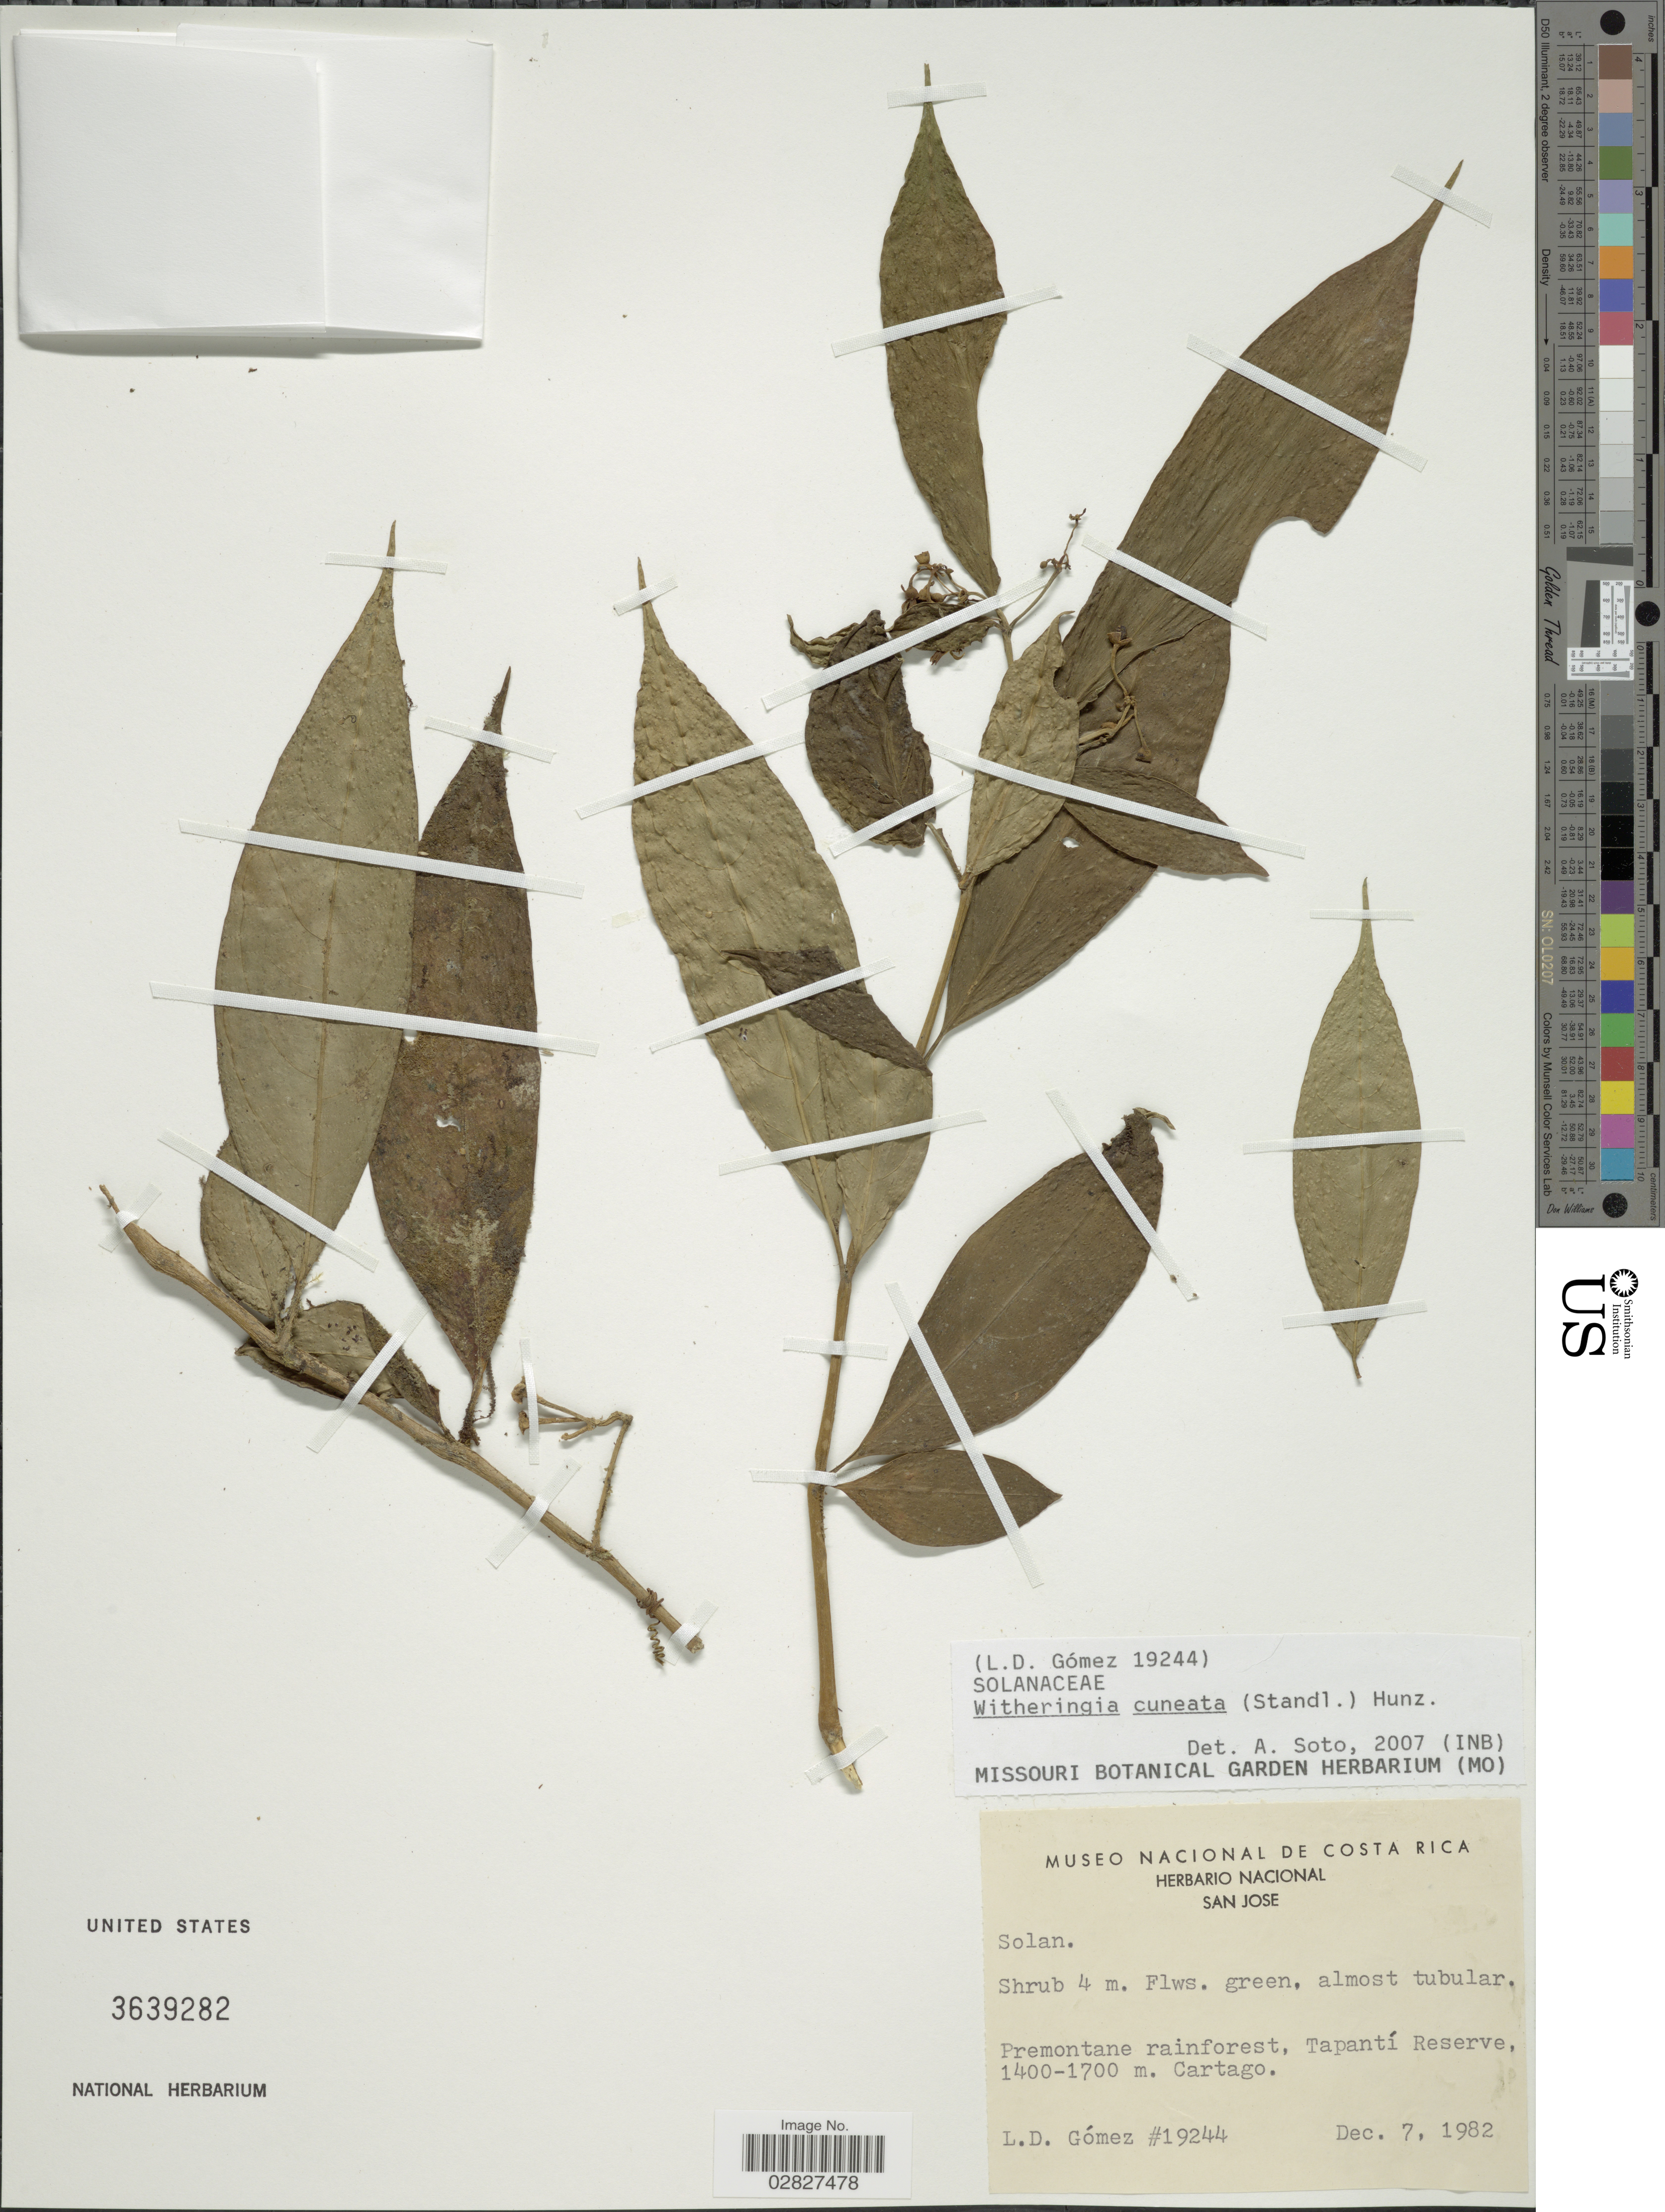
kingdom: Plantae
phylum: Tracheophyta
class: Magnoliopsida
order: Solanales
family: Solanaceae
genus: Witheringia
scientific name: Witheringia cuneata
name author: (Standl.) Hunz.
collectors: L. D. Gómez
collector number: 19244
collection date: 1982-12-07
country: Costa Rica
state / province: Cartago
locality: Premontane rainforest, Tapantí Reserve.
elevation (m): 1400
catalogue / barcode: US 3639282